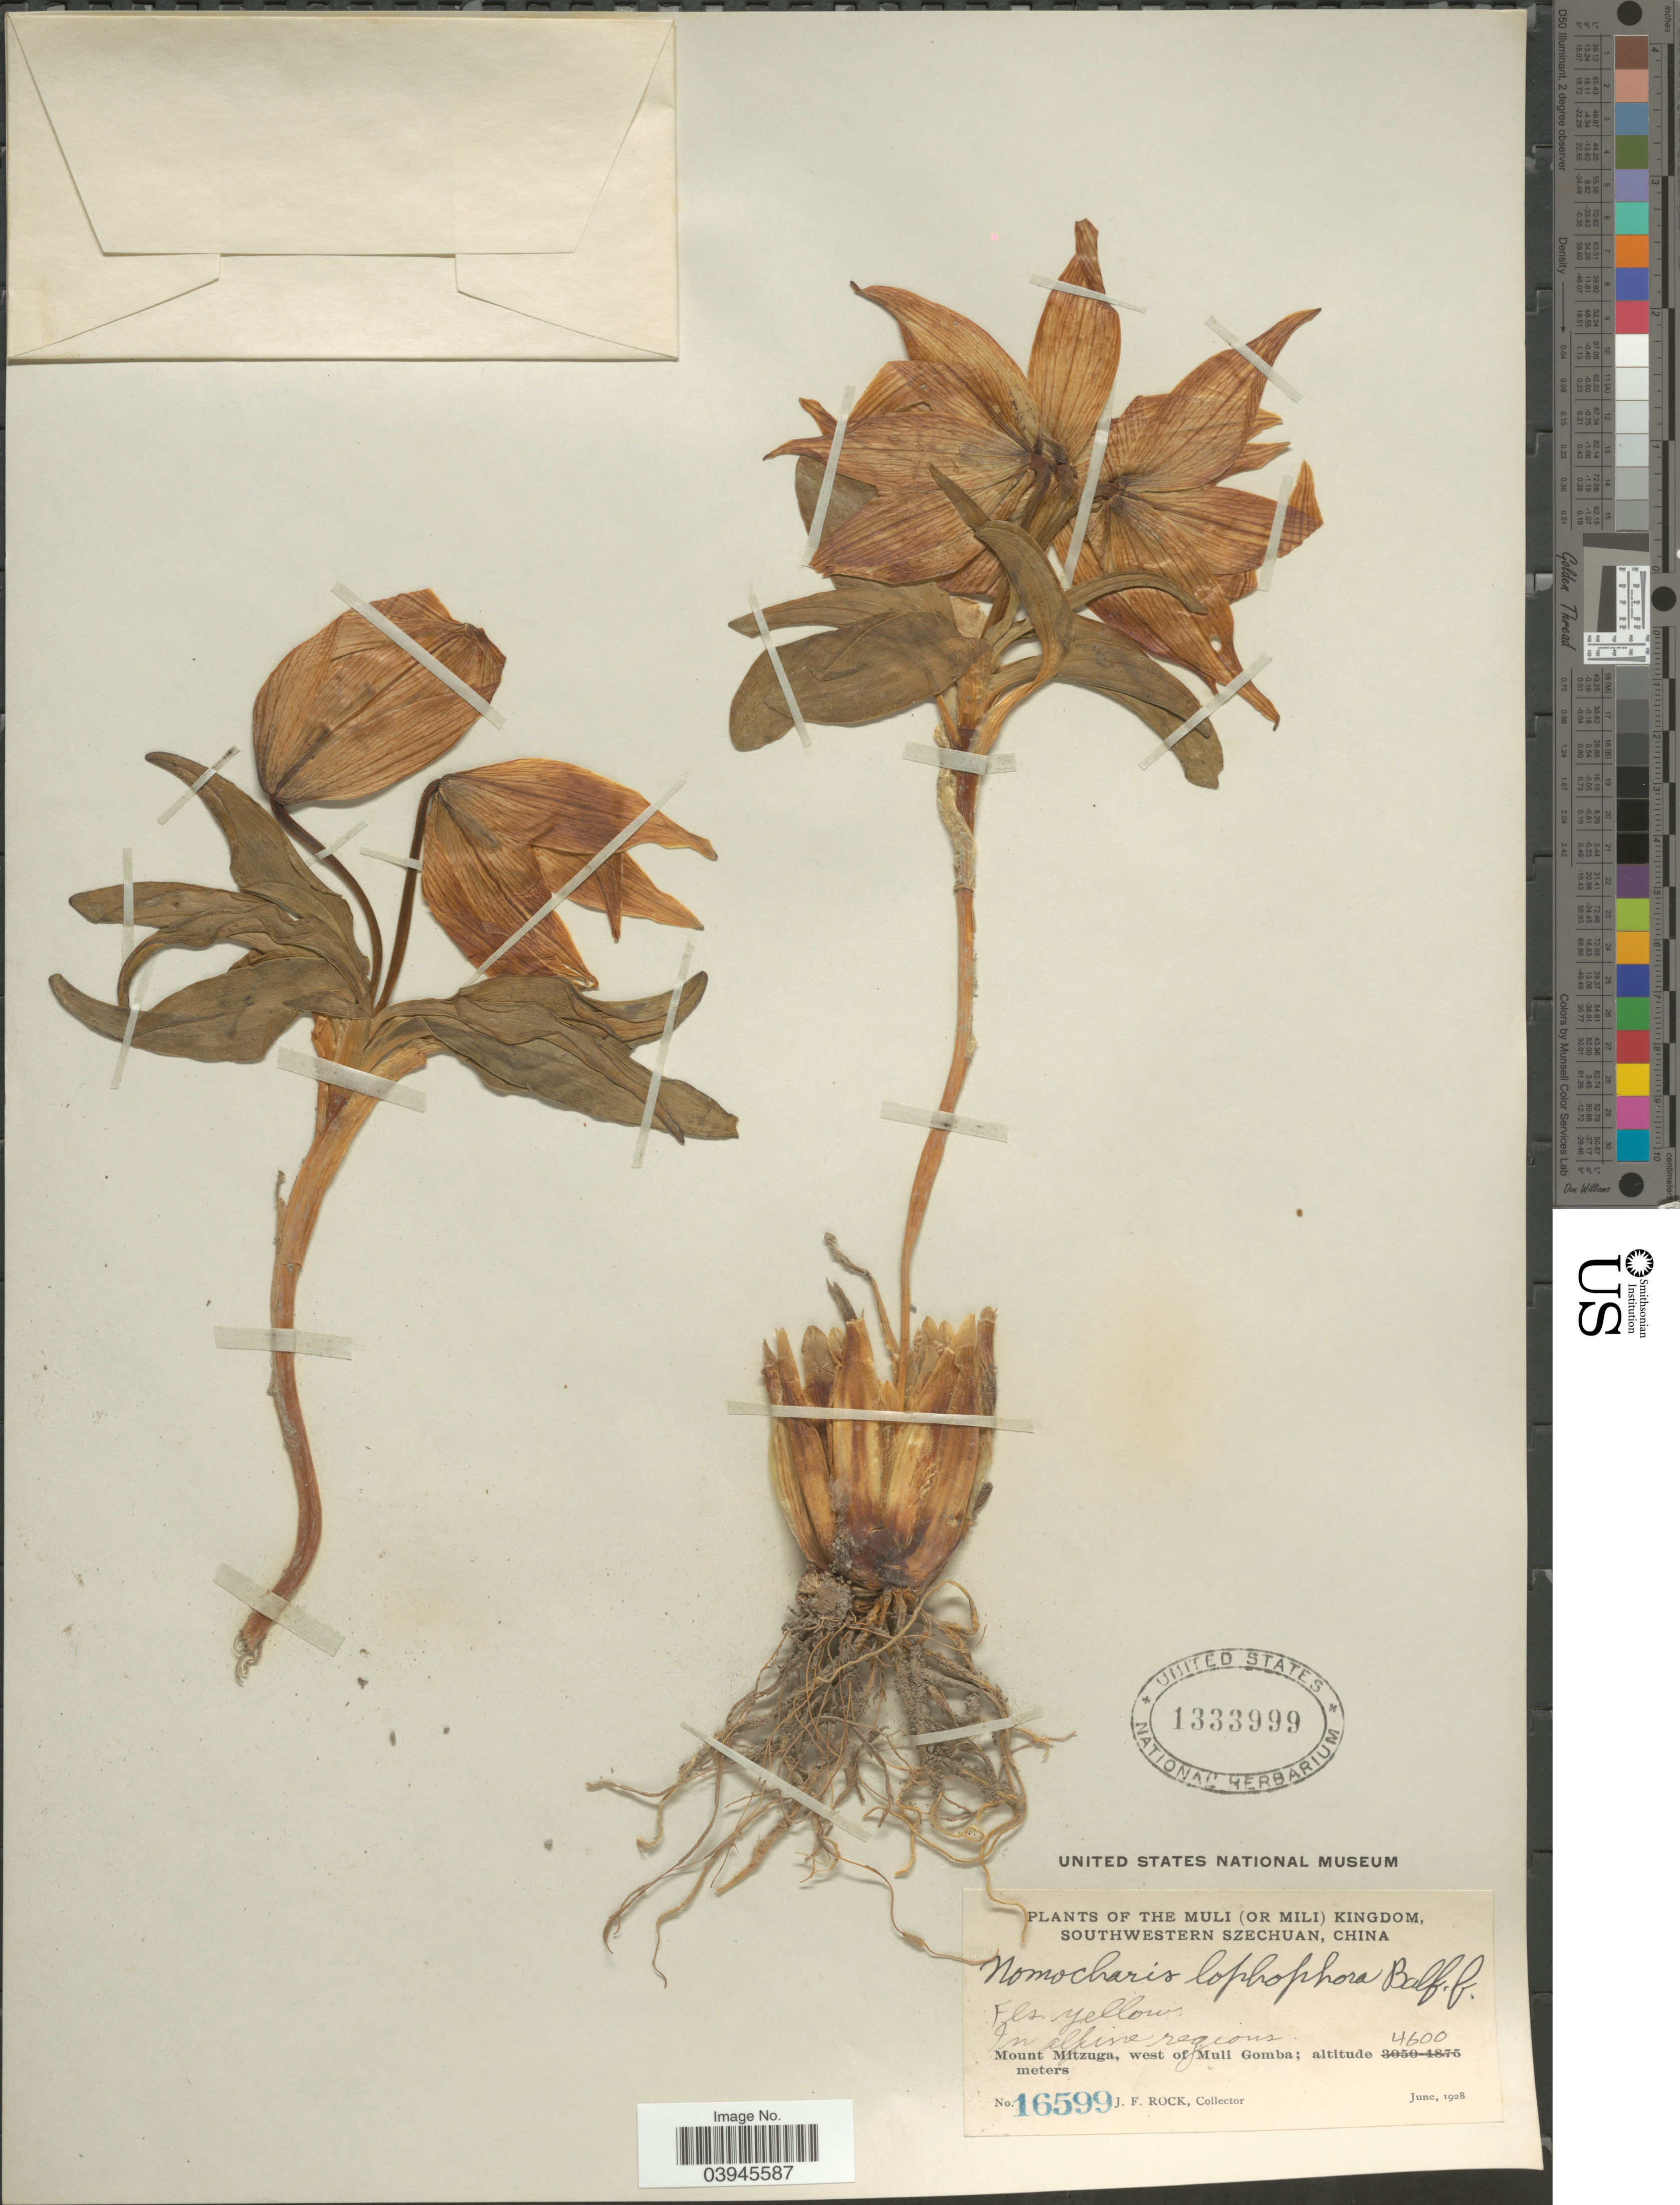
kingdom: Plantae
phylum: Tracheophyta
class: Liliopsida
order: Liliales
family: Liliaceae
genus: Lilium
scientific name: Lilium lophophorum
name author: (Bureau & Franch.) Franch.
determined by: Strong, Mark T., (BOT), Smithsonian Institution - National Museum of Natural History (UNITED STATES)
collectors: J. Rock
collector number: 16599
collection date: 1928-06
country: China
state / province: Sichuan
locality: The Muli (or Mili) Kingdom. Southwestern Szechuan. Mount Mitzuga, west of Muli Gomba.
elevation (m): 4600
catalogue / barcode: US 1333999